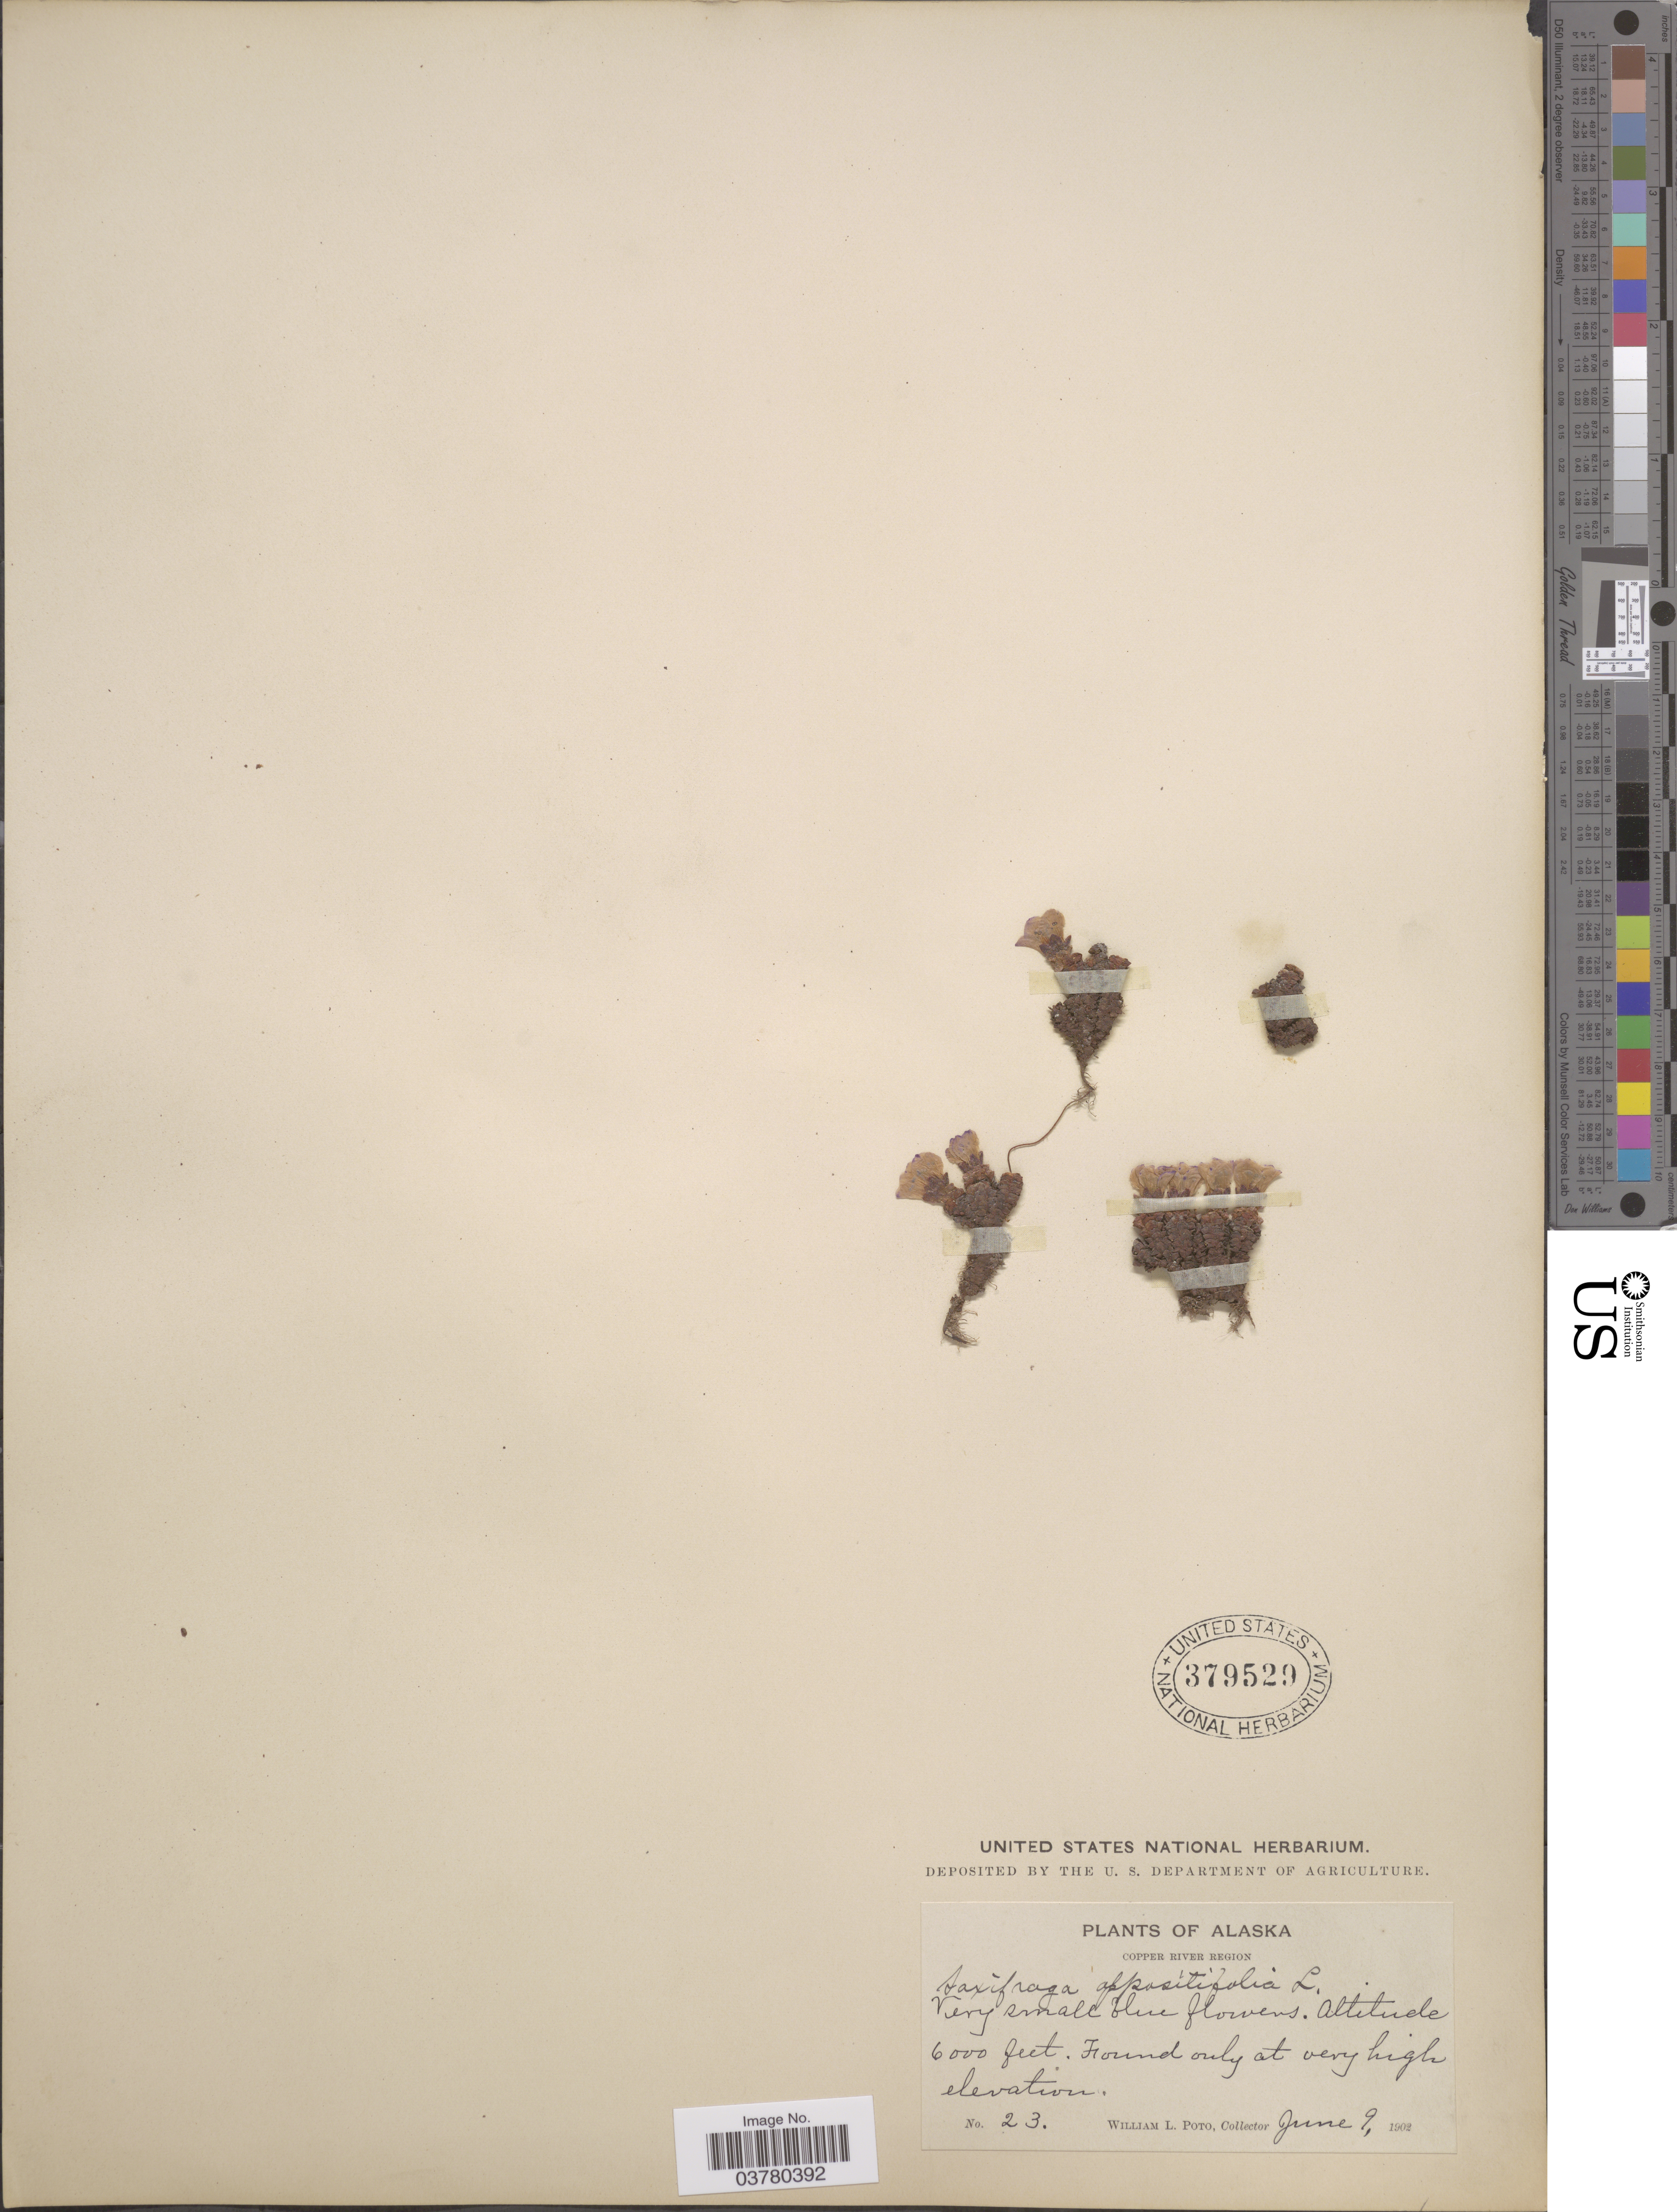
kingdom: Plantae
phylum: Tracheophyta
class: Magnoliopsida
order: Saxifragales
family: Saxifragaceae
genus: Saxifraga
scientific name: Saxifraga oppositifolia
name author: L.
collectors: W. Poto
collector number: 23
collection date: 1902-06-09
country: United States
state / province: Alaska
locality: Copper River Region.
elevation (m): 1829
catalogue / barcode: US 379529